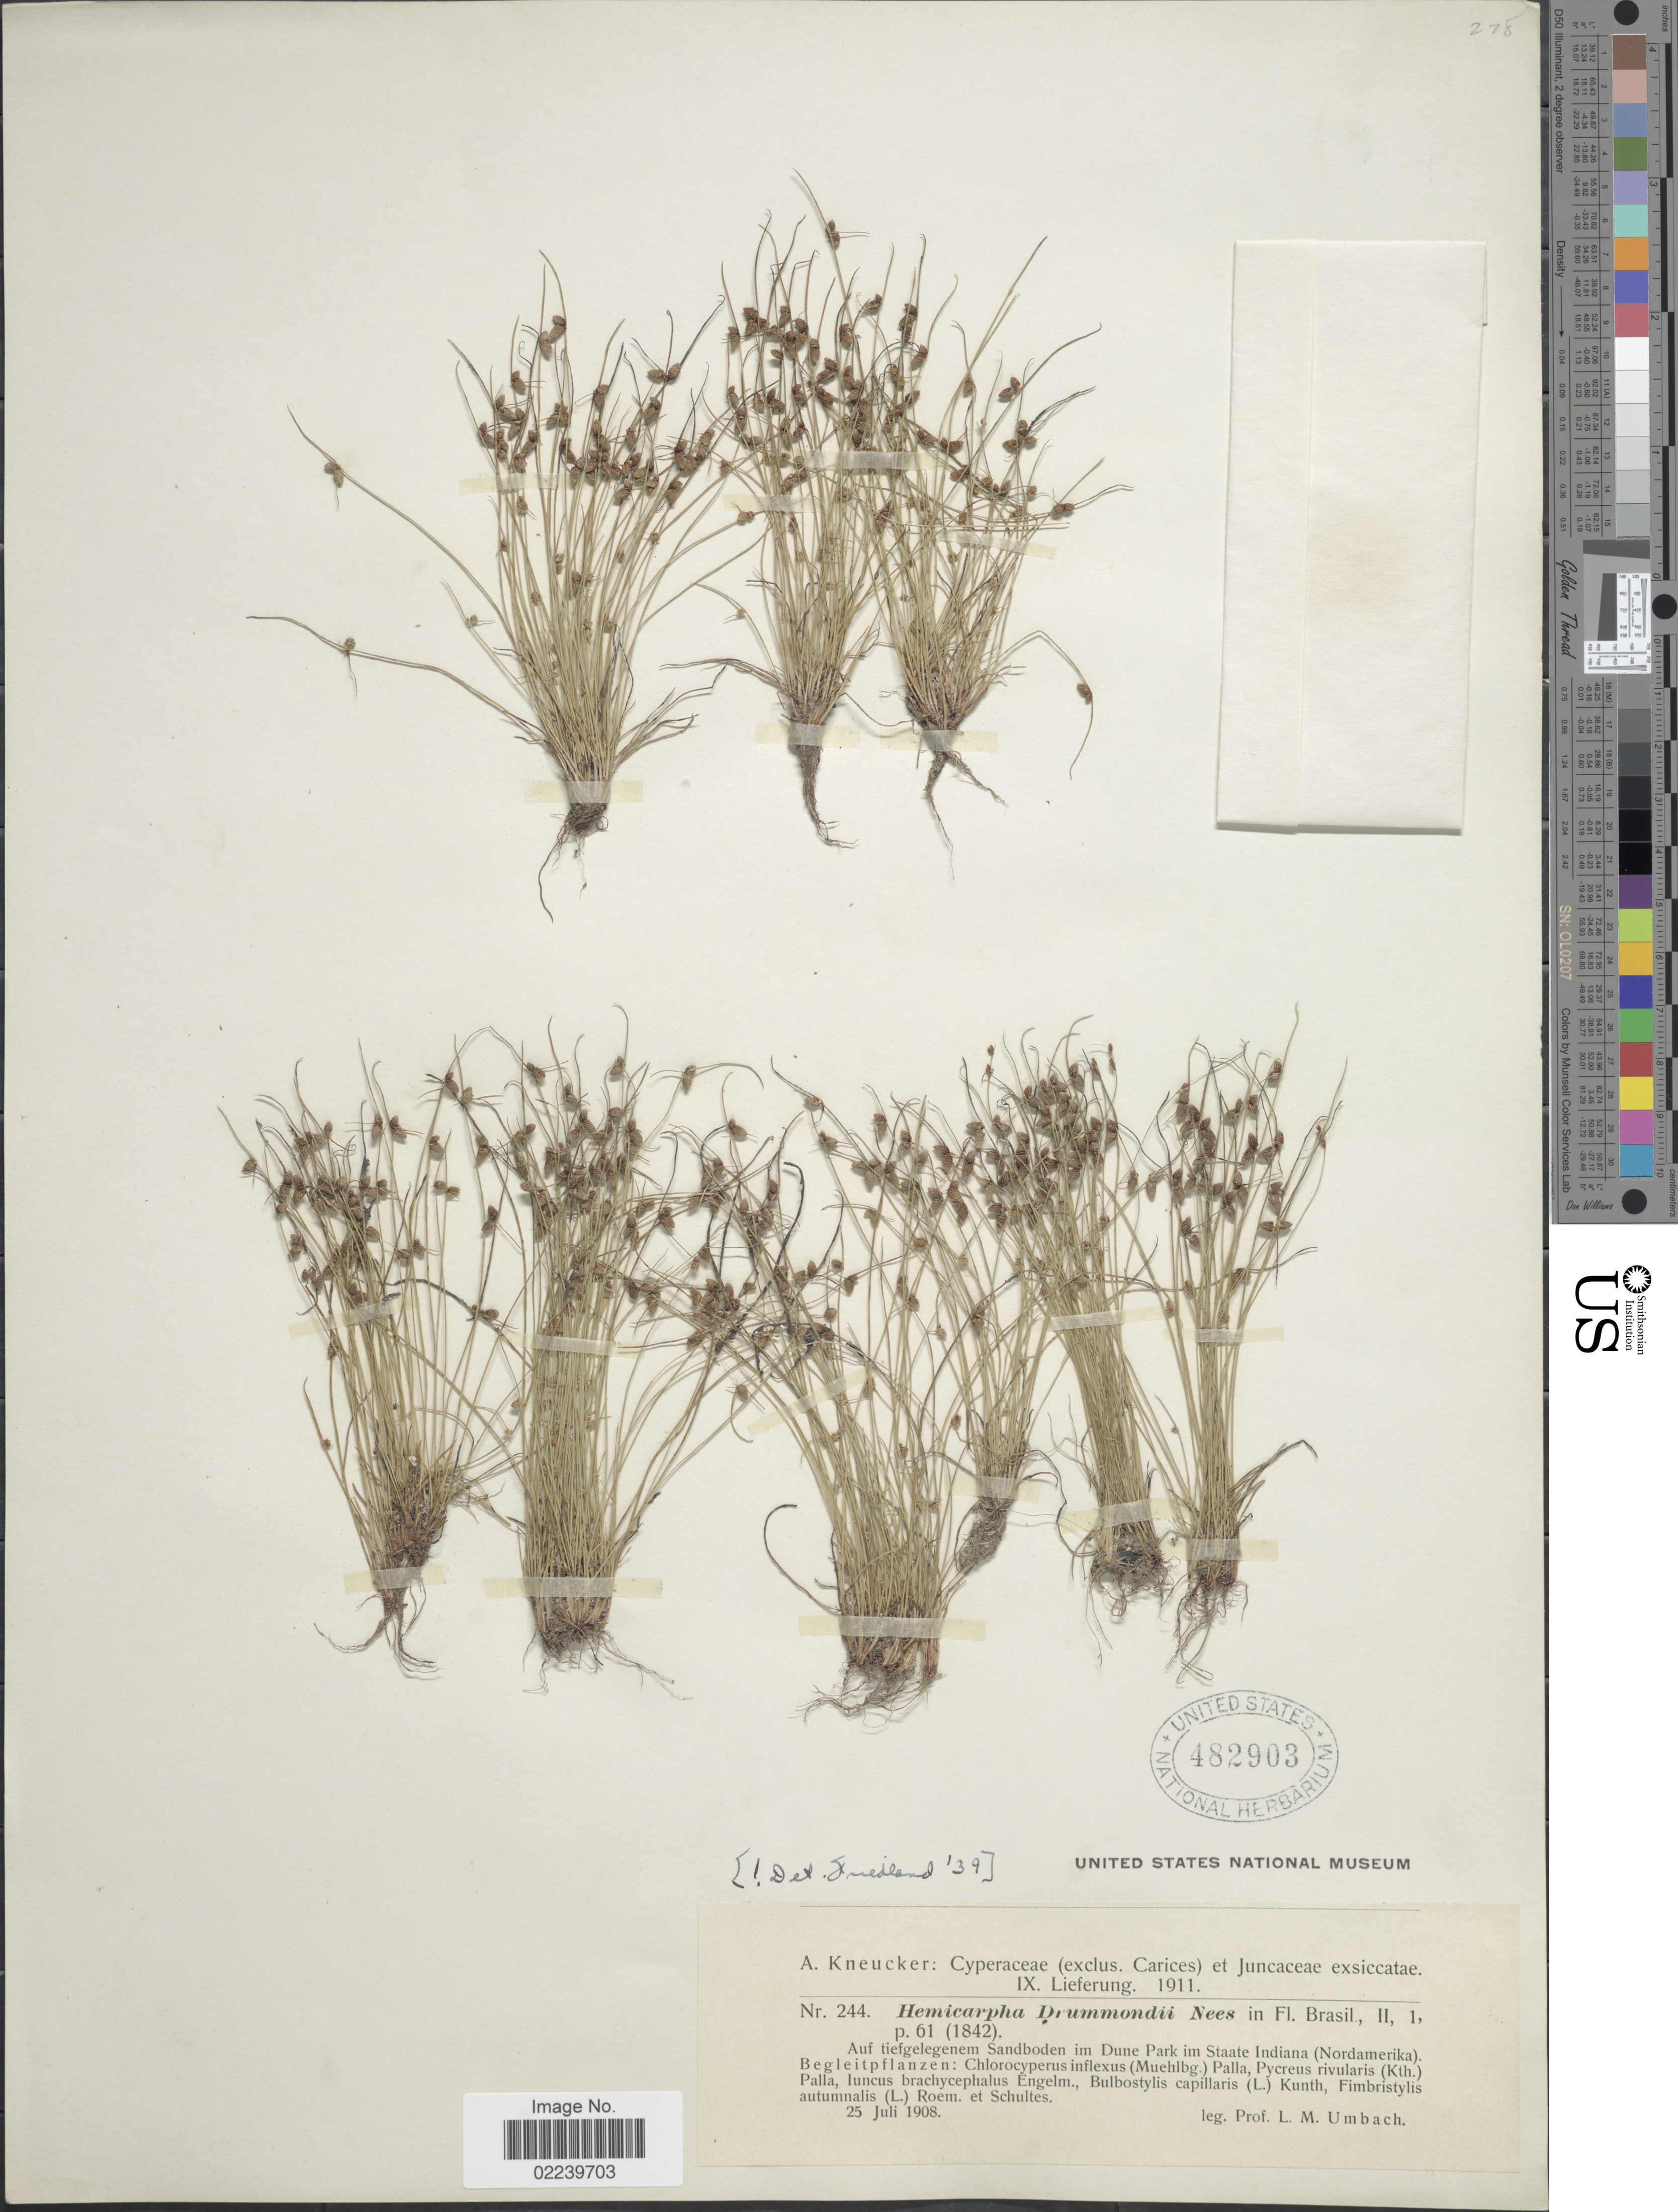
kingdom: Plantae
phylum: Tracheophyta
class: Liliopsida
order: Poales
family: Cyperaceae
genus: Cyperus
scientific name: Cyperus hemidrummondii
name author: Goetgh.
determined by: Strong, M. T., (US), Smithsonian Institution - National Museum of Natural History (UNITED STATES)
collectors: L. M. Umbach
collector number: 244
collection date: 1908-07-25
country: United States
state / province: Indiana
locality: Auf tiefgelegenem Sandboden in Dune Park im Staate Indiana (Nordamerika)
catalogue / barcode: US 482903